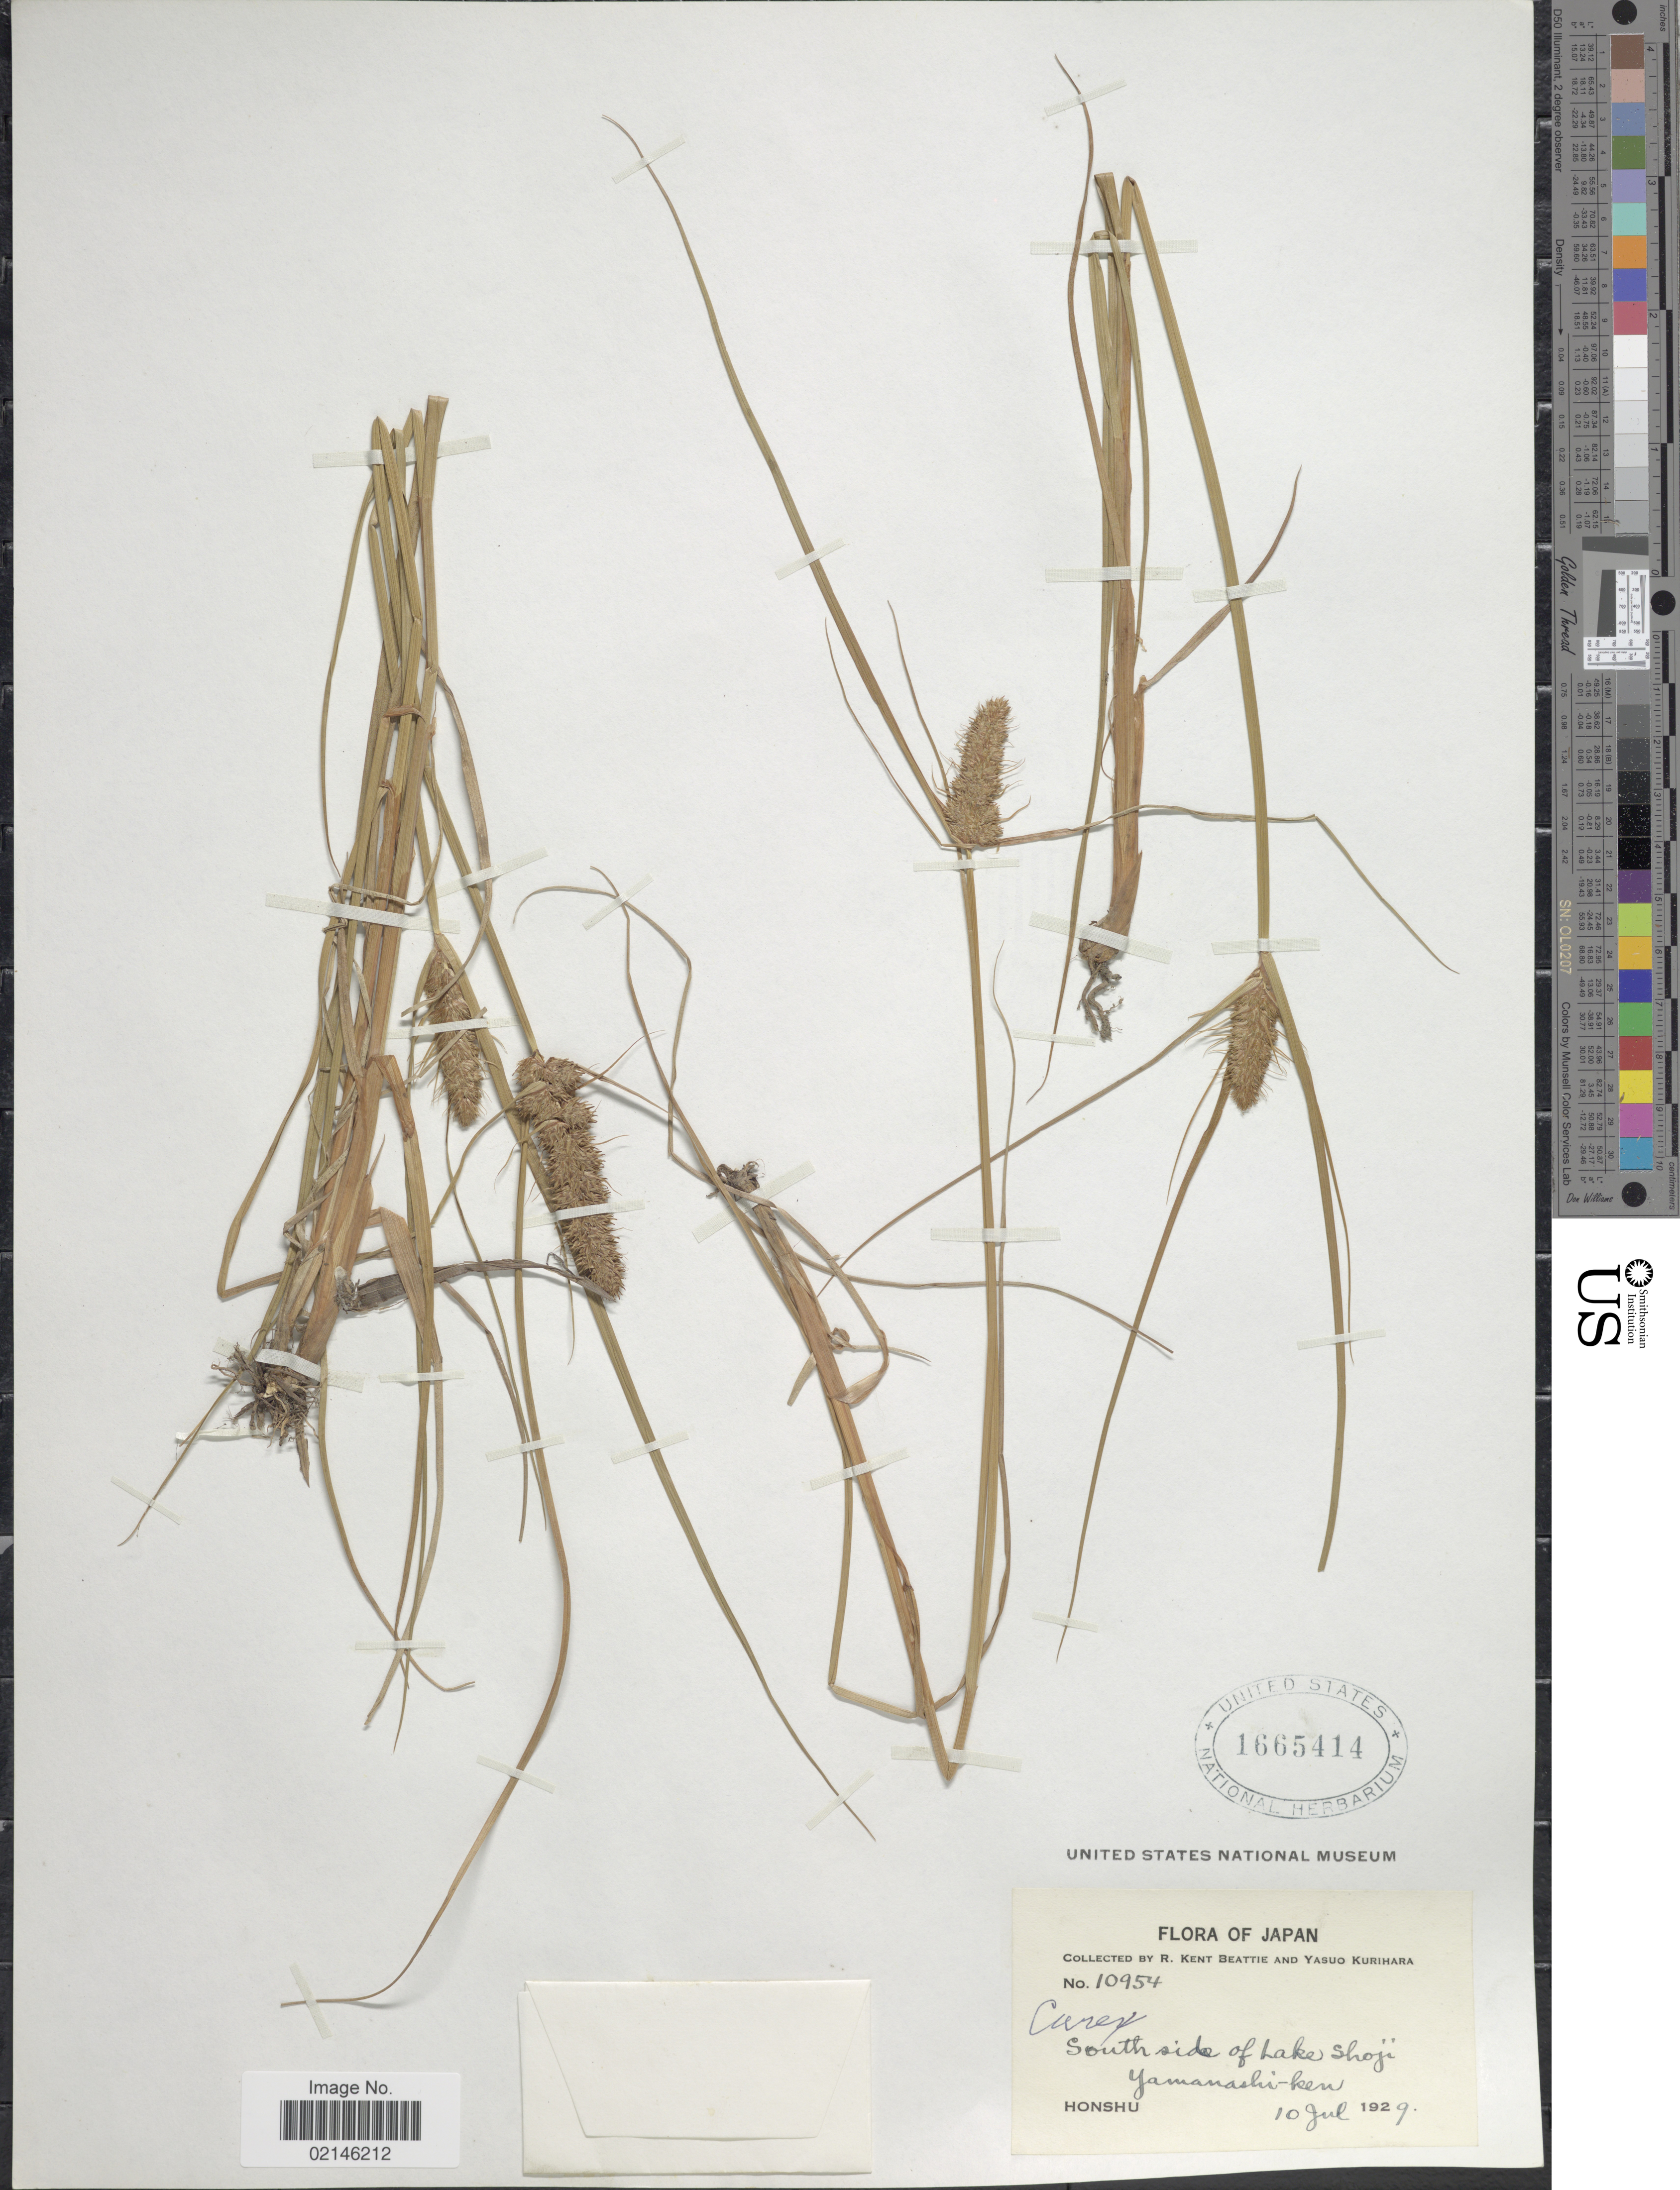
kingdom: Plantae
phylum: Tracheophyta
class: Liliopsida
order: Poales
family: Cyperaceae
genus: Carex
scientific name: Carex sp.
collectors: R. K. Beattie & Y. Kurihara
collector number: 10954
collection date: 1929-07-10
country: Japan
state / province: Yamanasi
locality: South side of Lake Shoji. Yamanashi-ken. Honshu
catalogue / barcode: US 1665414